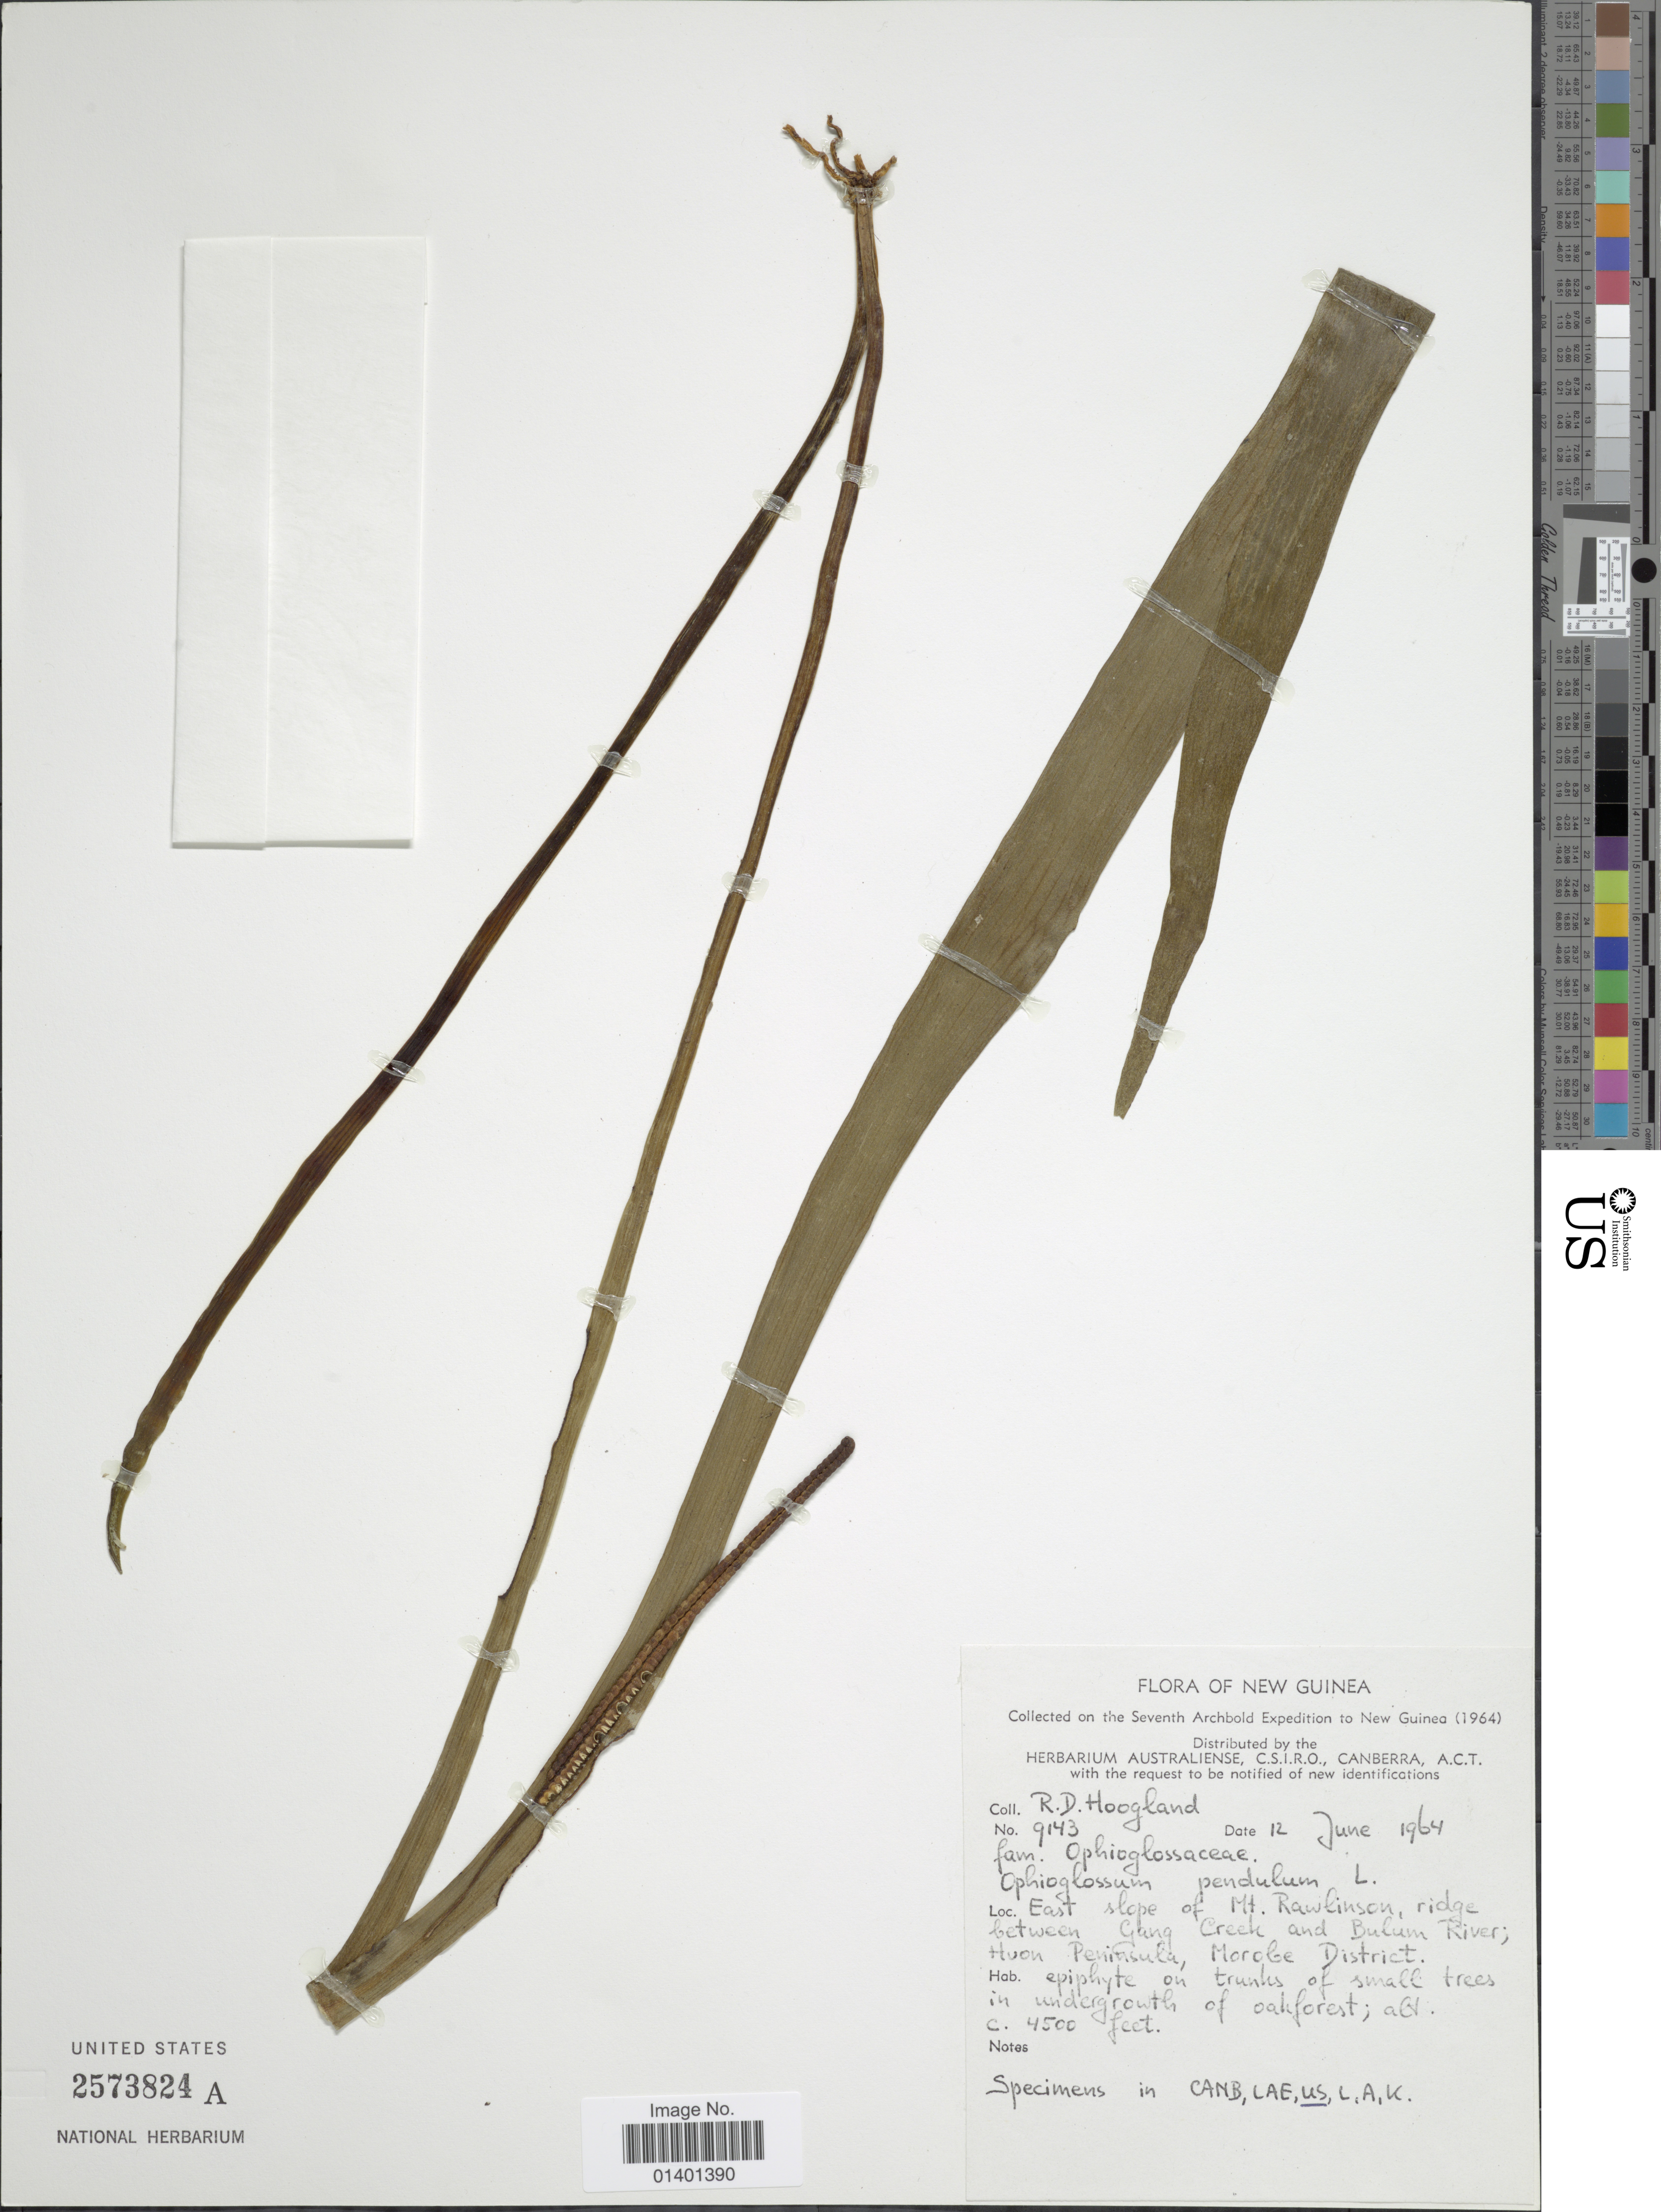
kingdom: Plantae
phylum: Tracheophyta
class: Polypodiopsida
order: Ophioglossales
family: Ophioglossaceae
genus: Ophioglossum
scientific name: Ophioglossum pendulum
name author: L.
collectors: R. D. Hoogland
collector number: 9143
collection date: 1964-06-12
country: Papua New Guinea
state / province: Morobe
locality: New Guinea, east slope of Mt. Rawlinson, ridge between Gang Creek and Bulum River; Huon Peninsula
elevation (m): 1372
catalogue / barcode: US 2573824A